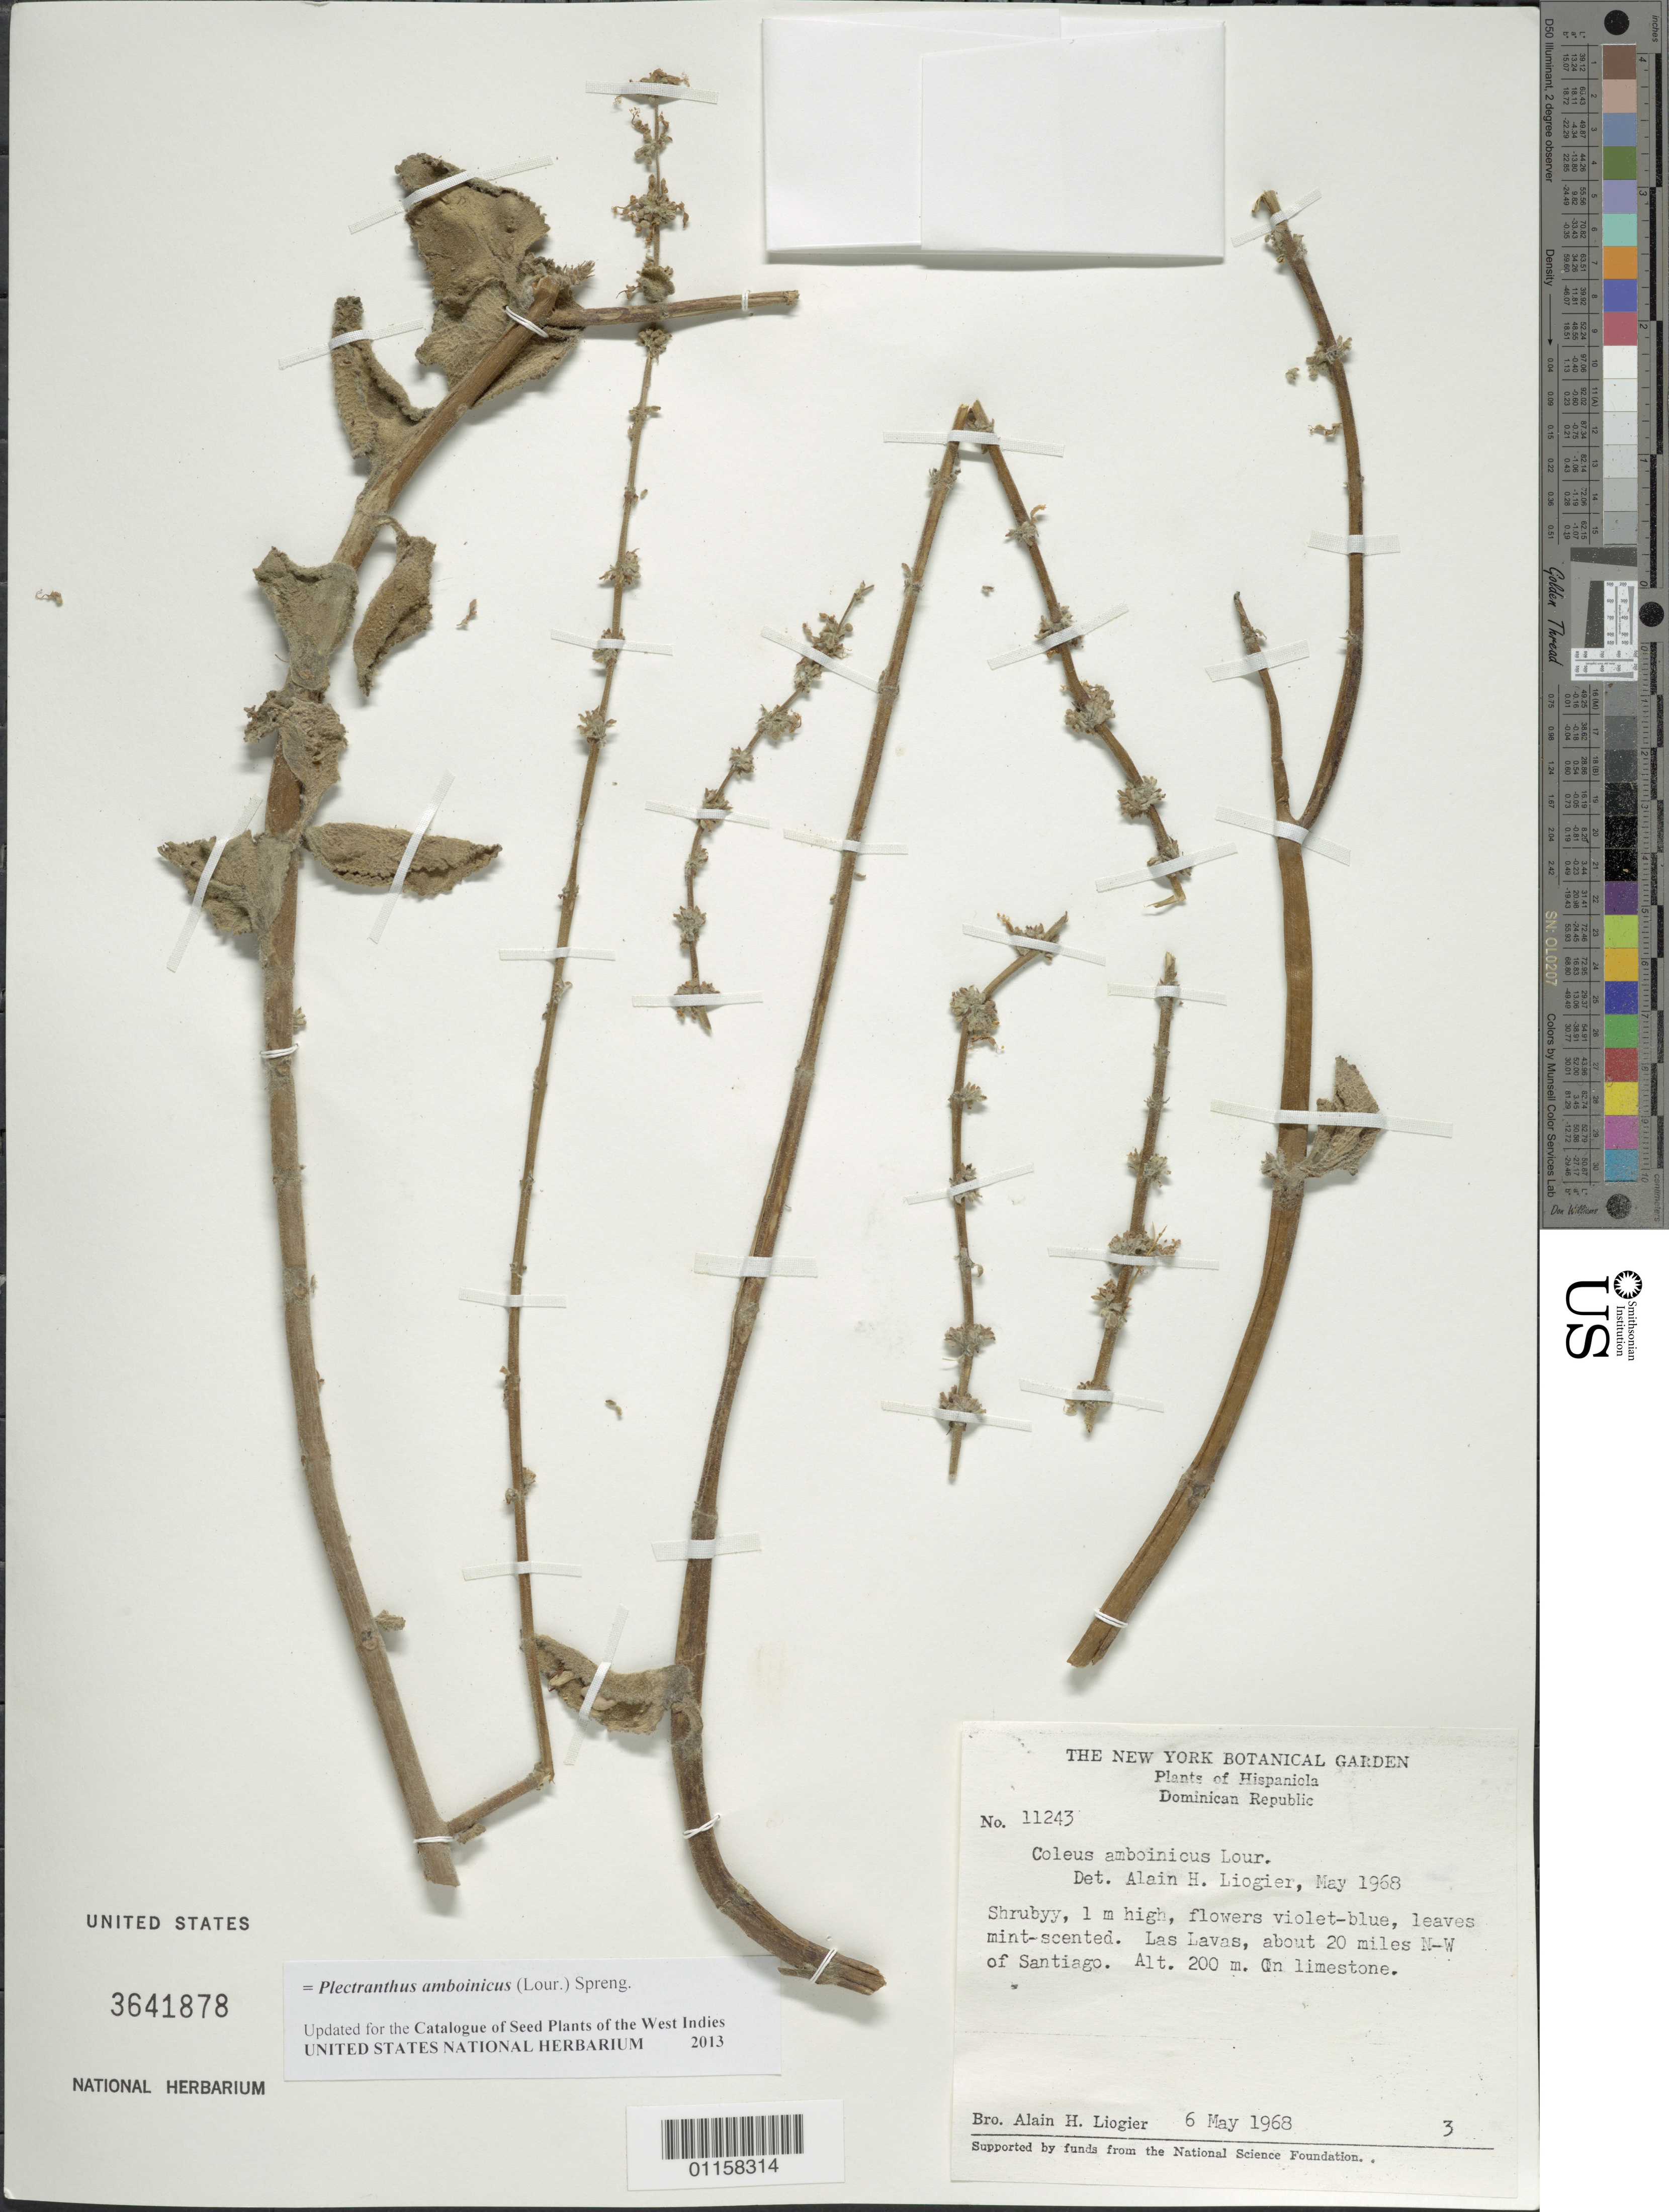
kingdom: Plantae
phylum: Tracheophyta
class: Magnoliopsida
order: Lamiales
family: Lamiaceae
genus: Plectranthus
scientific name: Plectranthus amboinicus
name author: (Lour.) Spreng.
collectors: A. H. Liogier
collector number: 11243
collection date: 1968-05-06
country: Dominican Republic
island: Hispaniola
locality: Las Lavas, about 20 miles NW of Santiago.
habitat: On limestone.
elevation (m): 200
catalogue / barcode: US 3641878